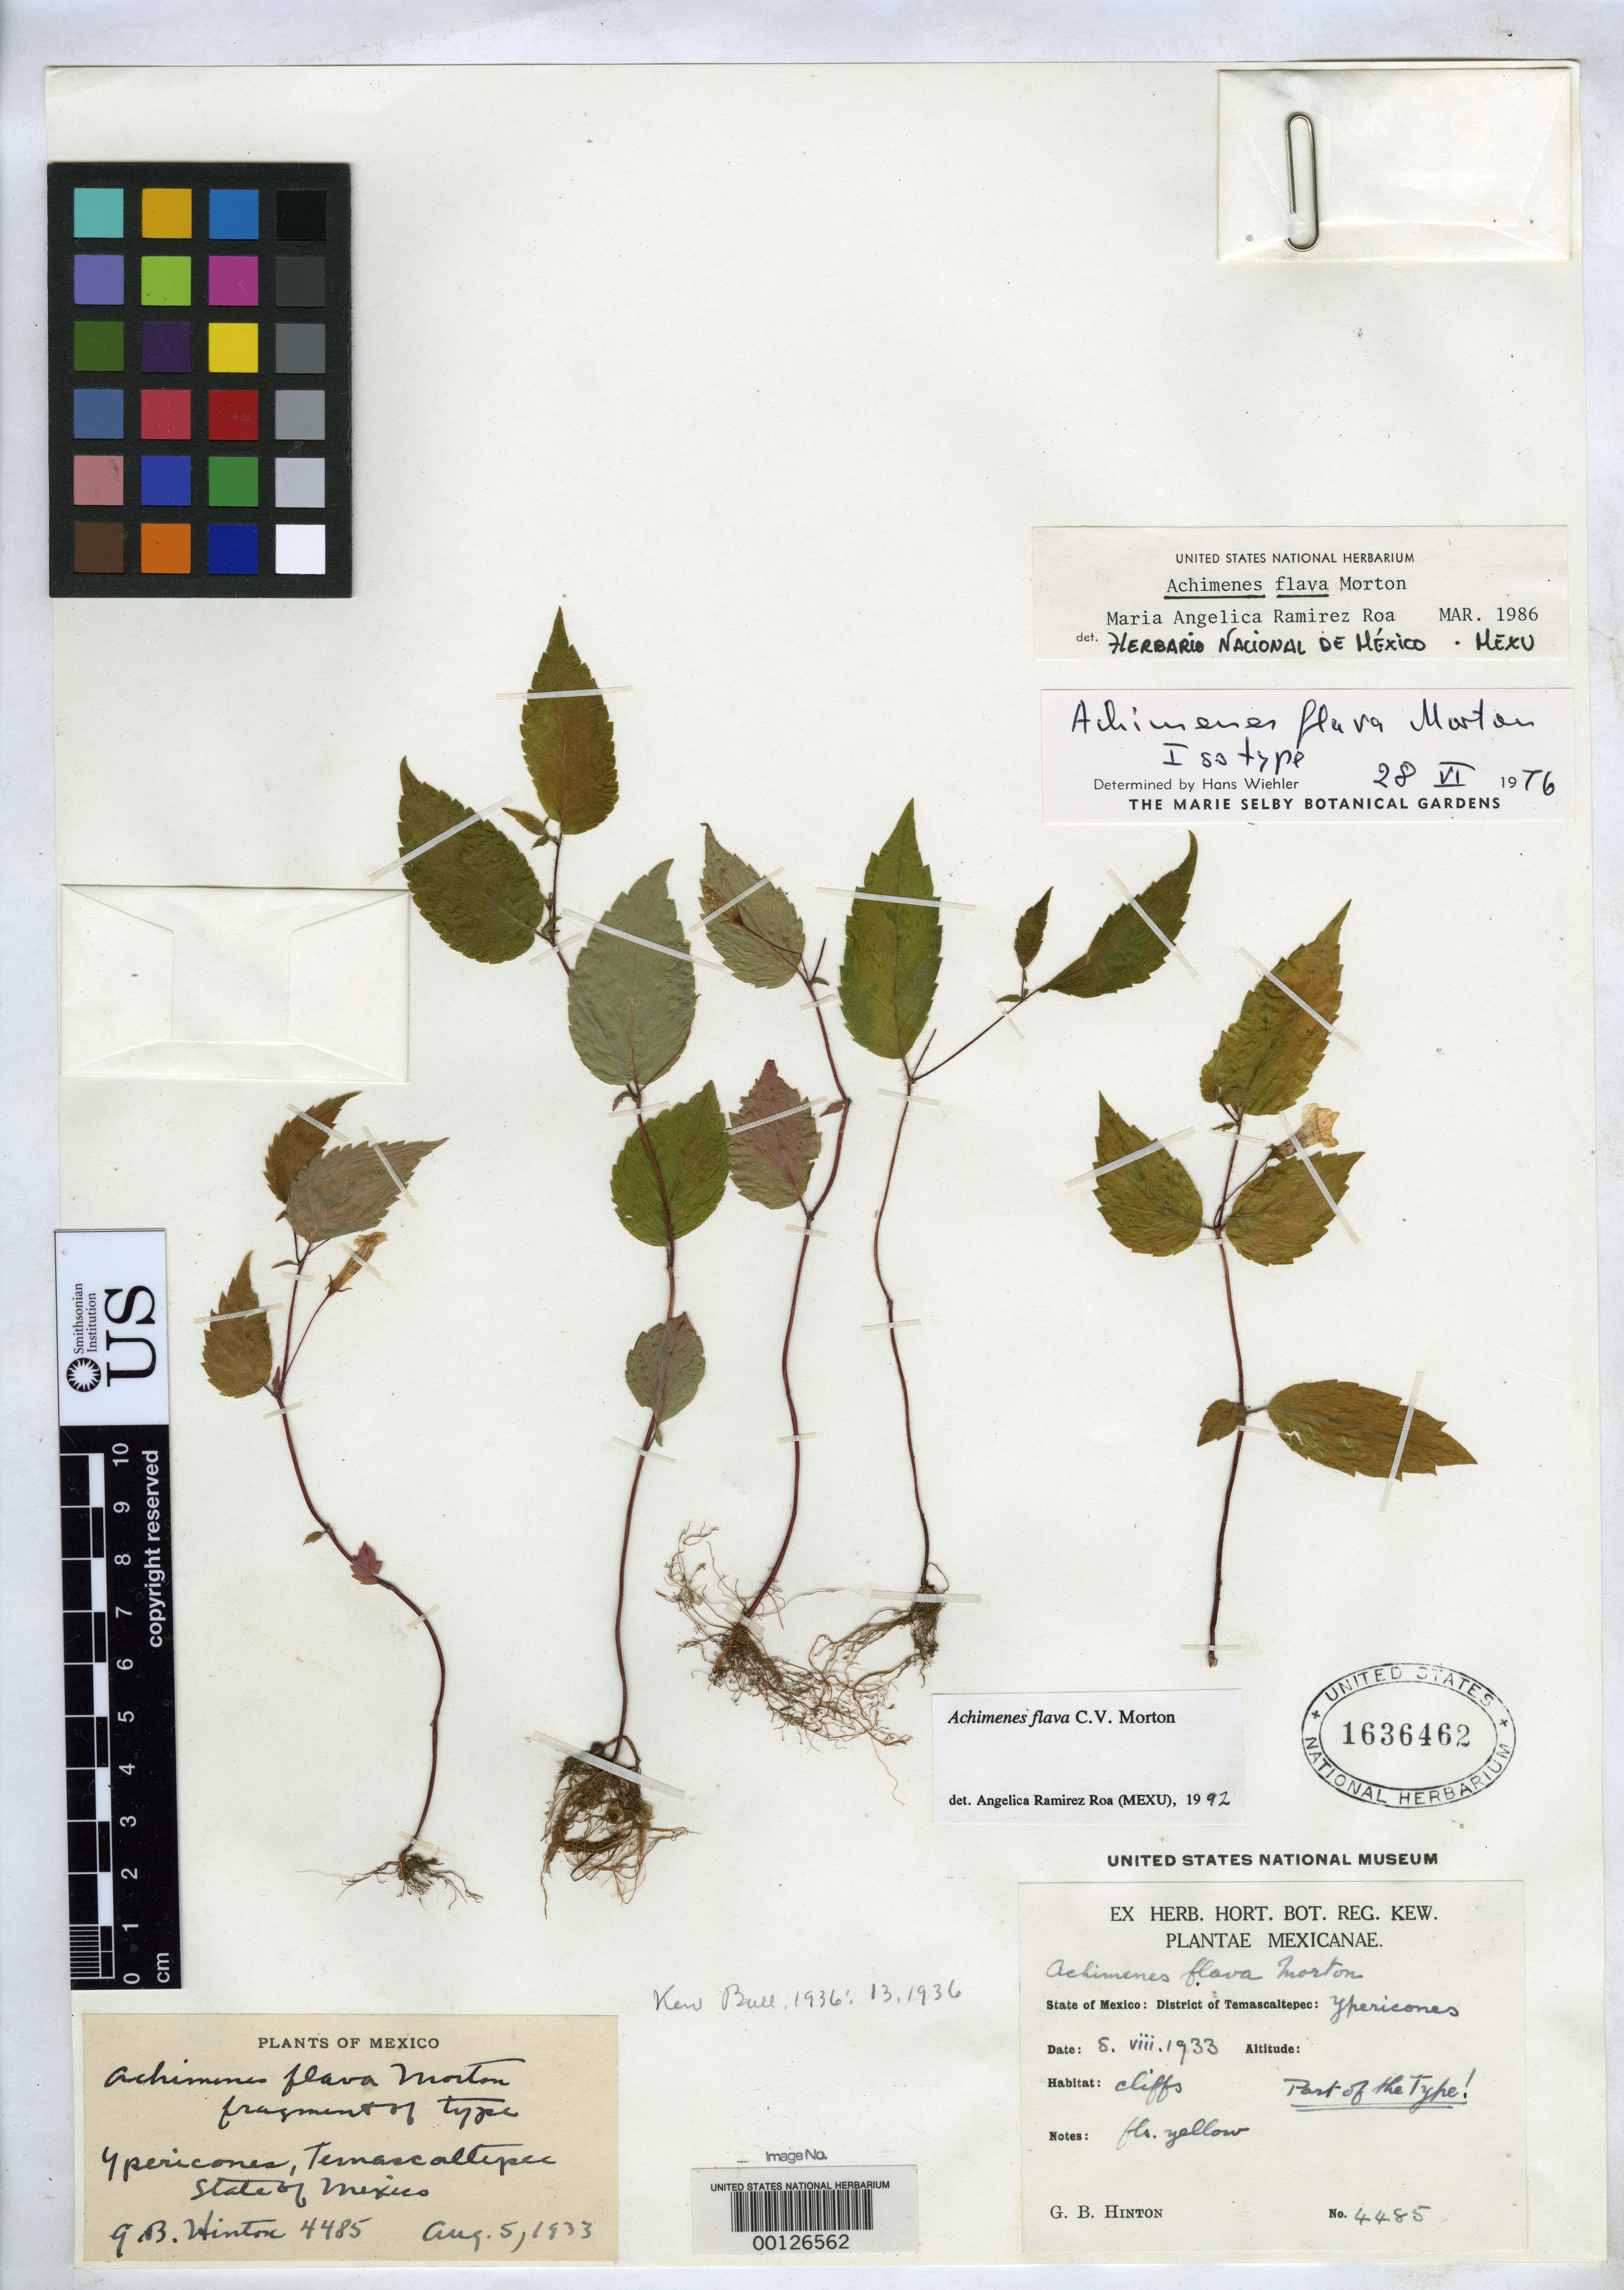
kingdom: Plantae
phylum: Tracheophyta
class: Magnoliopsida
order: Lamiales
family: Gesneriaceae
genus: Achimenes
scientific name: Achimenes flava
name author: C.V. Morton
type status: Isotype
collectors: G. B. Hinton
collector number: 4485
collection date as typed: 05 Aug 1933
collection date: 1933-08-05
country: Mexico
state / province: México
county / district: Temascaltepec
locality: Ypericones.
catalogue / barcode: US 1636462